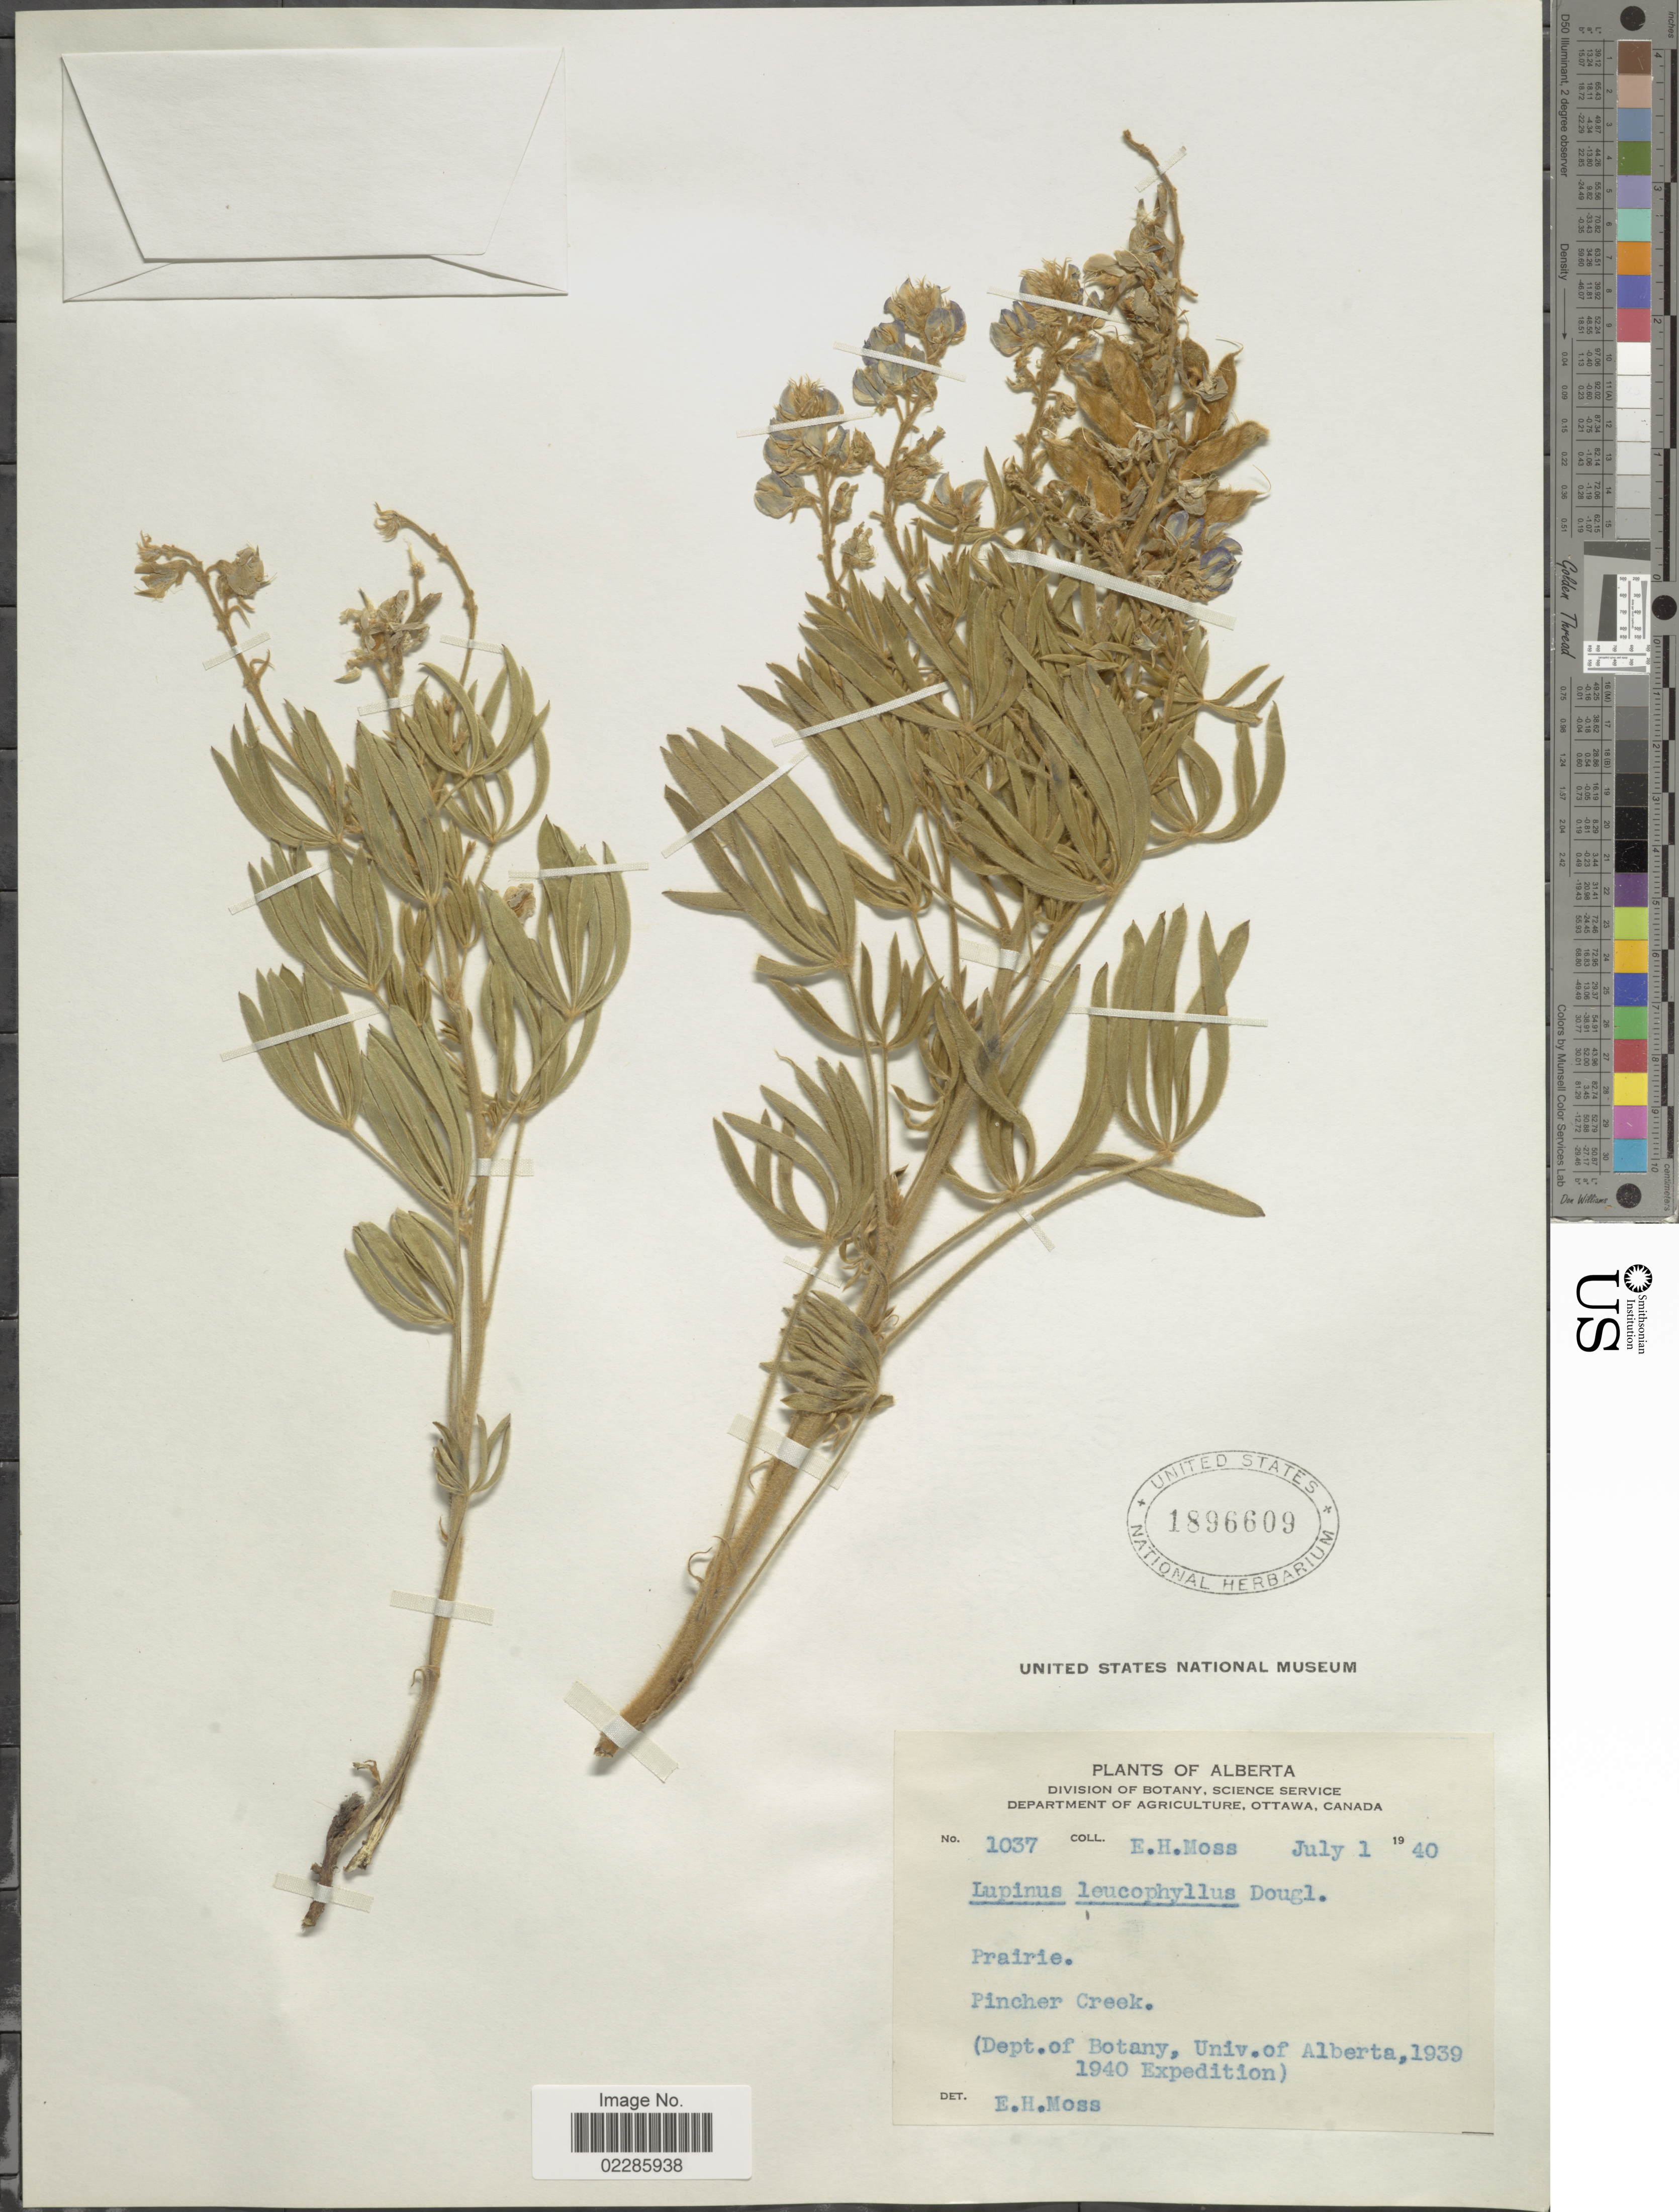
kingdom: Plantae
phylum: Tracheophyta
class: Magnoliopsida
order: Fabales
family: Fabaceae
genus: Lupinus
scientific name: Lupinus leucophyllus var. belliae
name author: C.P. Sm.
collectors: E. Moss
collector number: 1037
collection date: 1940-07-01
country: Canada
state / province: Alberta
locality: Prairie, Pincher Creek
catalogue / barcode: US 1896609